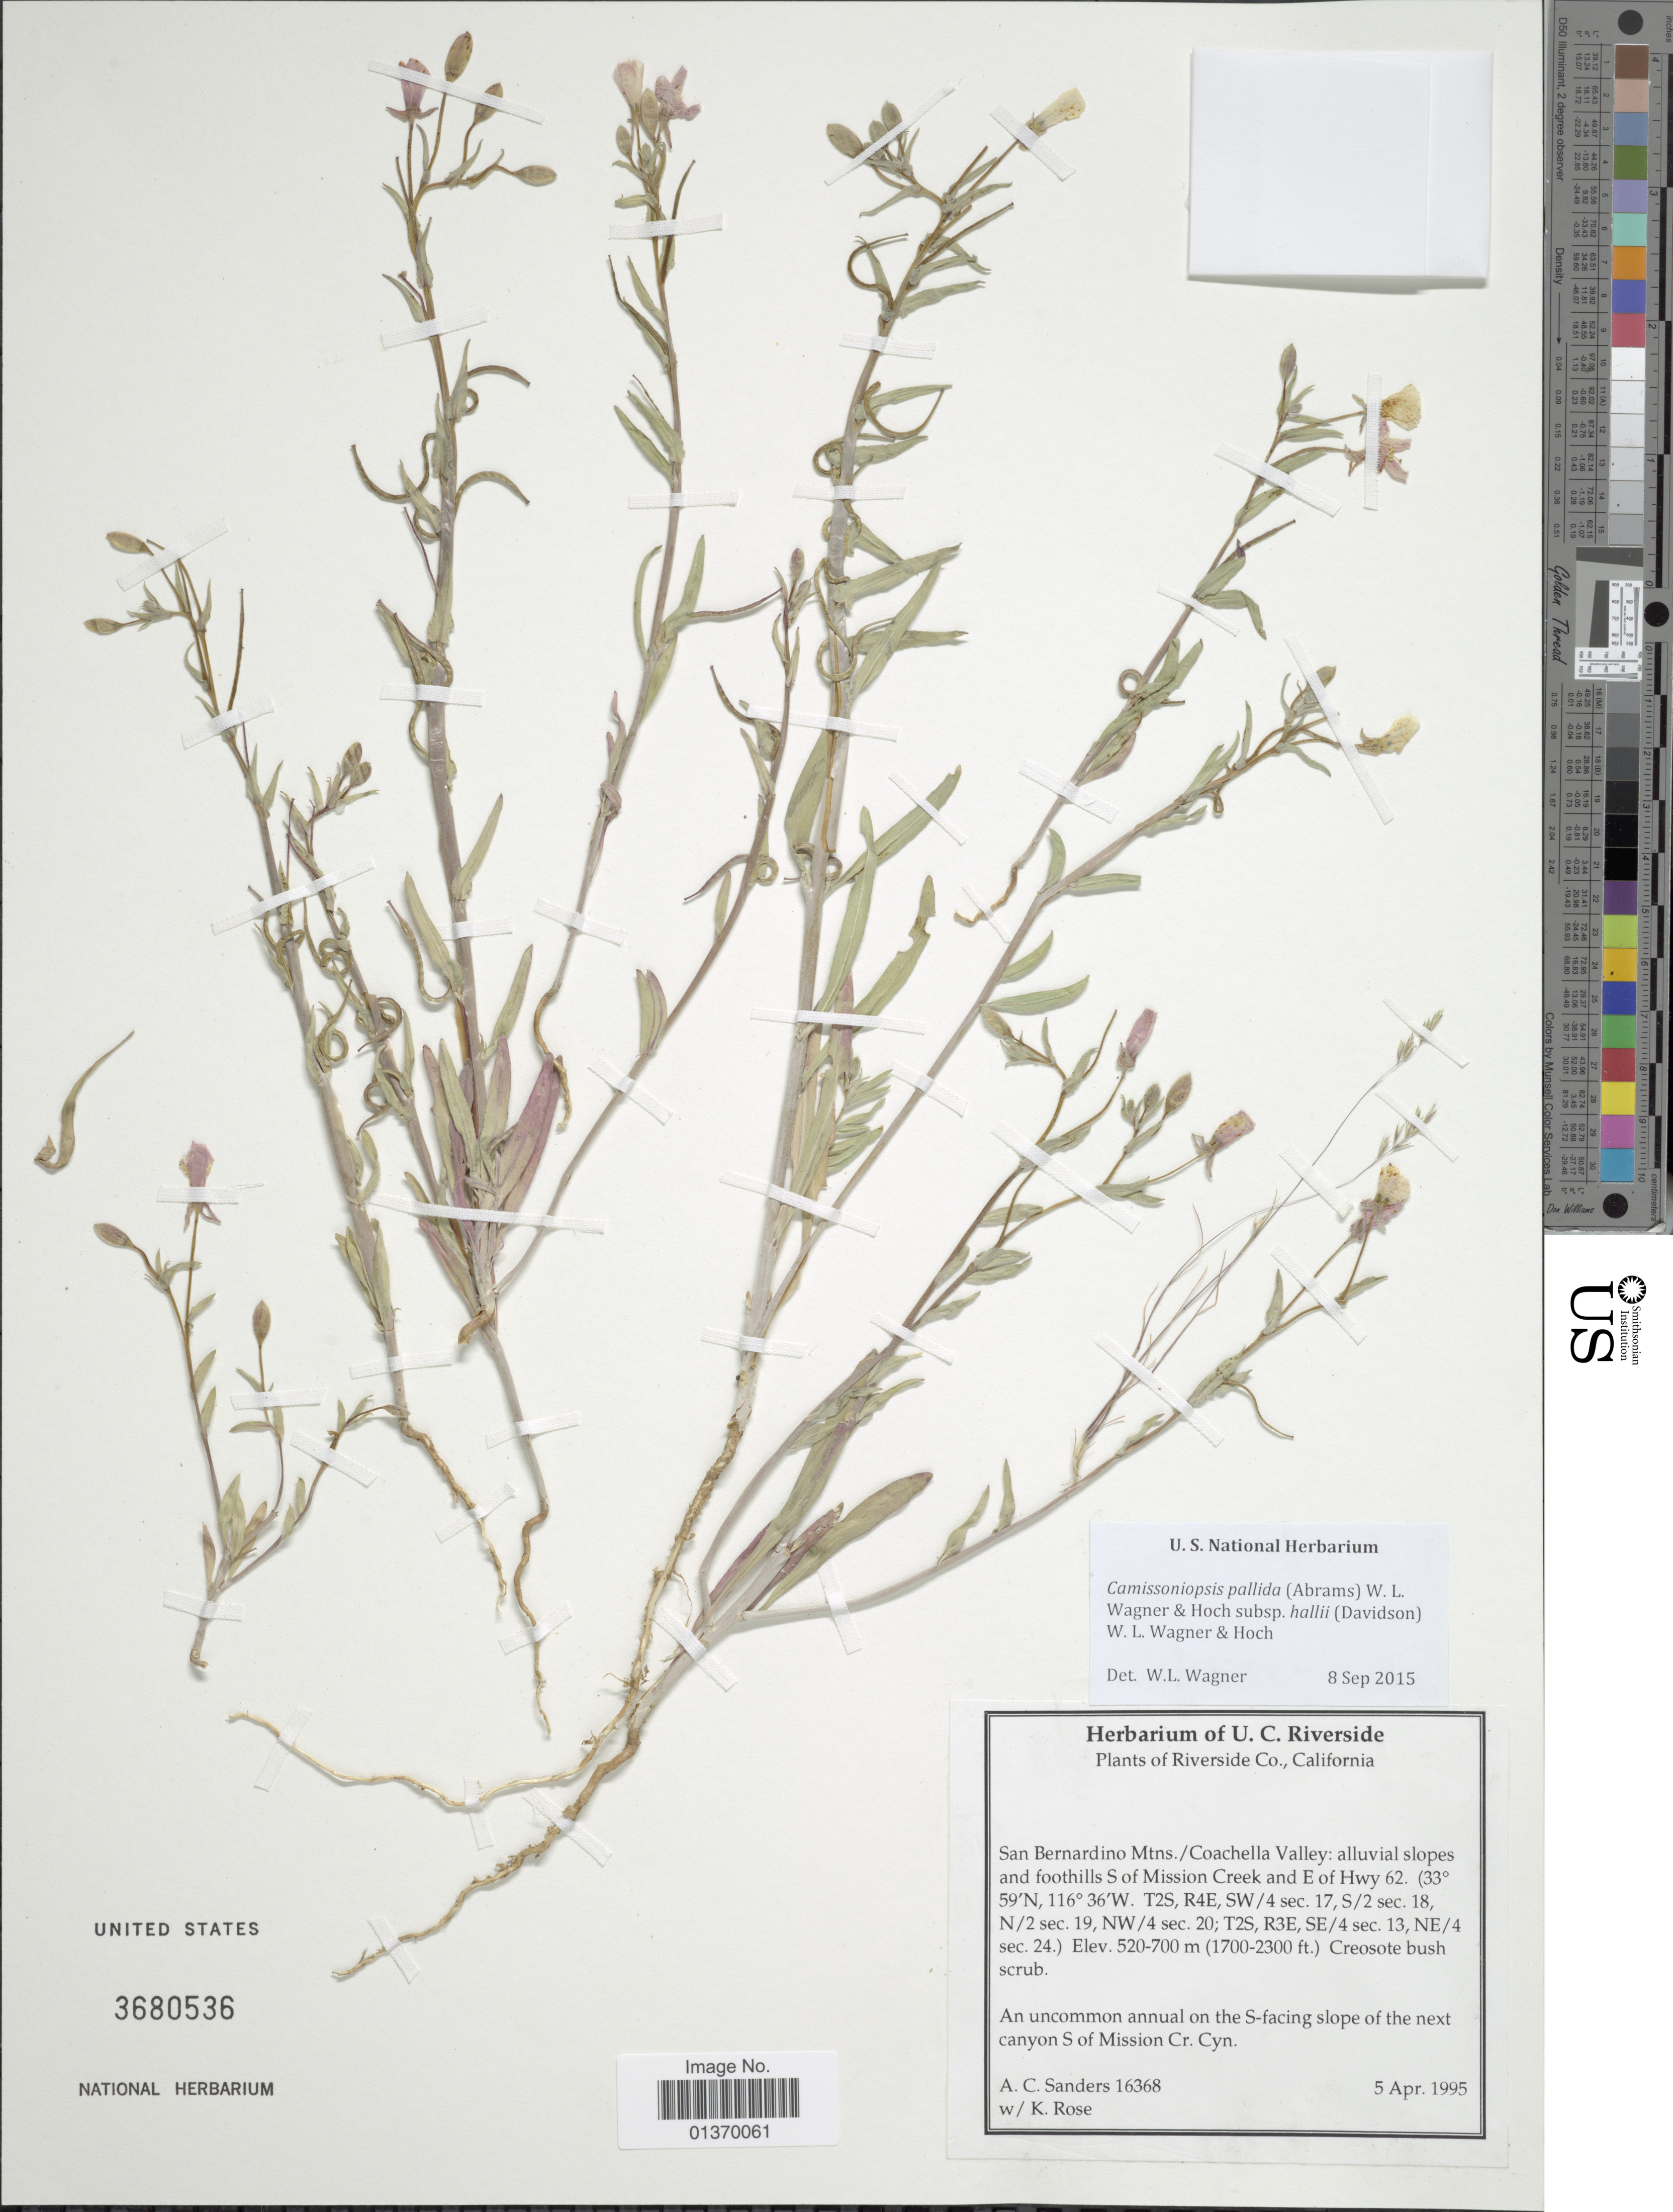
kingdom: Plantae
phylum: Tracheophyta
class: Magnoliopsida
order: Myrtales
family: Onagraceae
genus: Camissoniopsis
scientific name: Camissoniopsis pallida subsp. hallii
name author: (Davidson) W.L. Wagner & Hoch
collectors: A. Sanders & -- Rose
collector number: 16368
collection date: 1995-04-05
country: United States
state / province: California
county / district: Riverside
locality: Riverside Co., San Bernardino Mtns./ Coachella Valley: alluvial slopes and foothills S of Mission Creek and E of Hwy 62 (T2S, R4E, SW/4 sec. 17, S/2 sec. 18, N/2 sec. 19, NW/4 sec. 20; T2S, R3E, SE/4 sec. 13, NE/4 sec. 24)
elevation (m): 520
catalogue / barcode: US 3680536